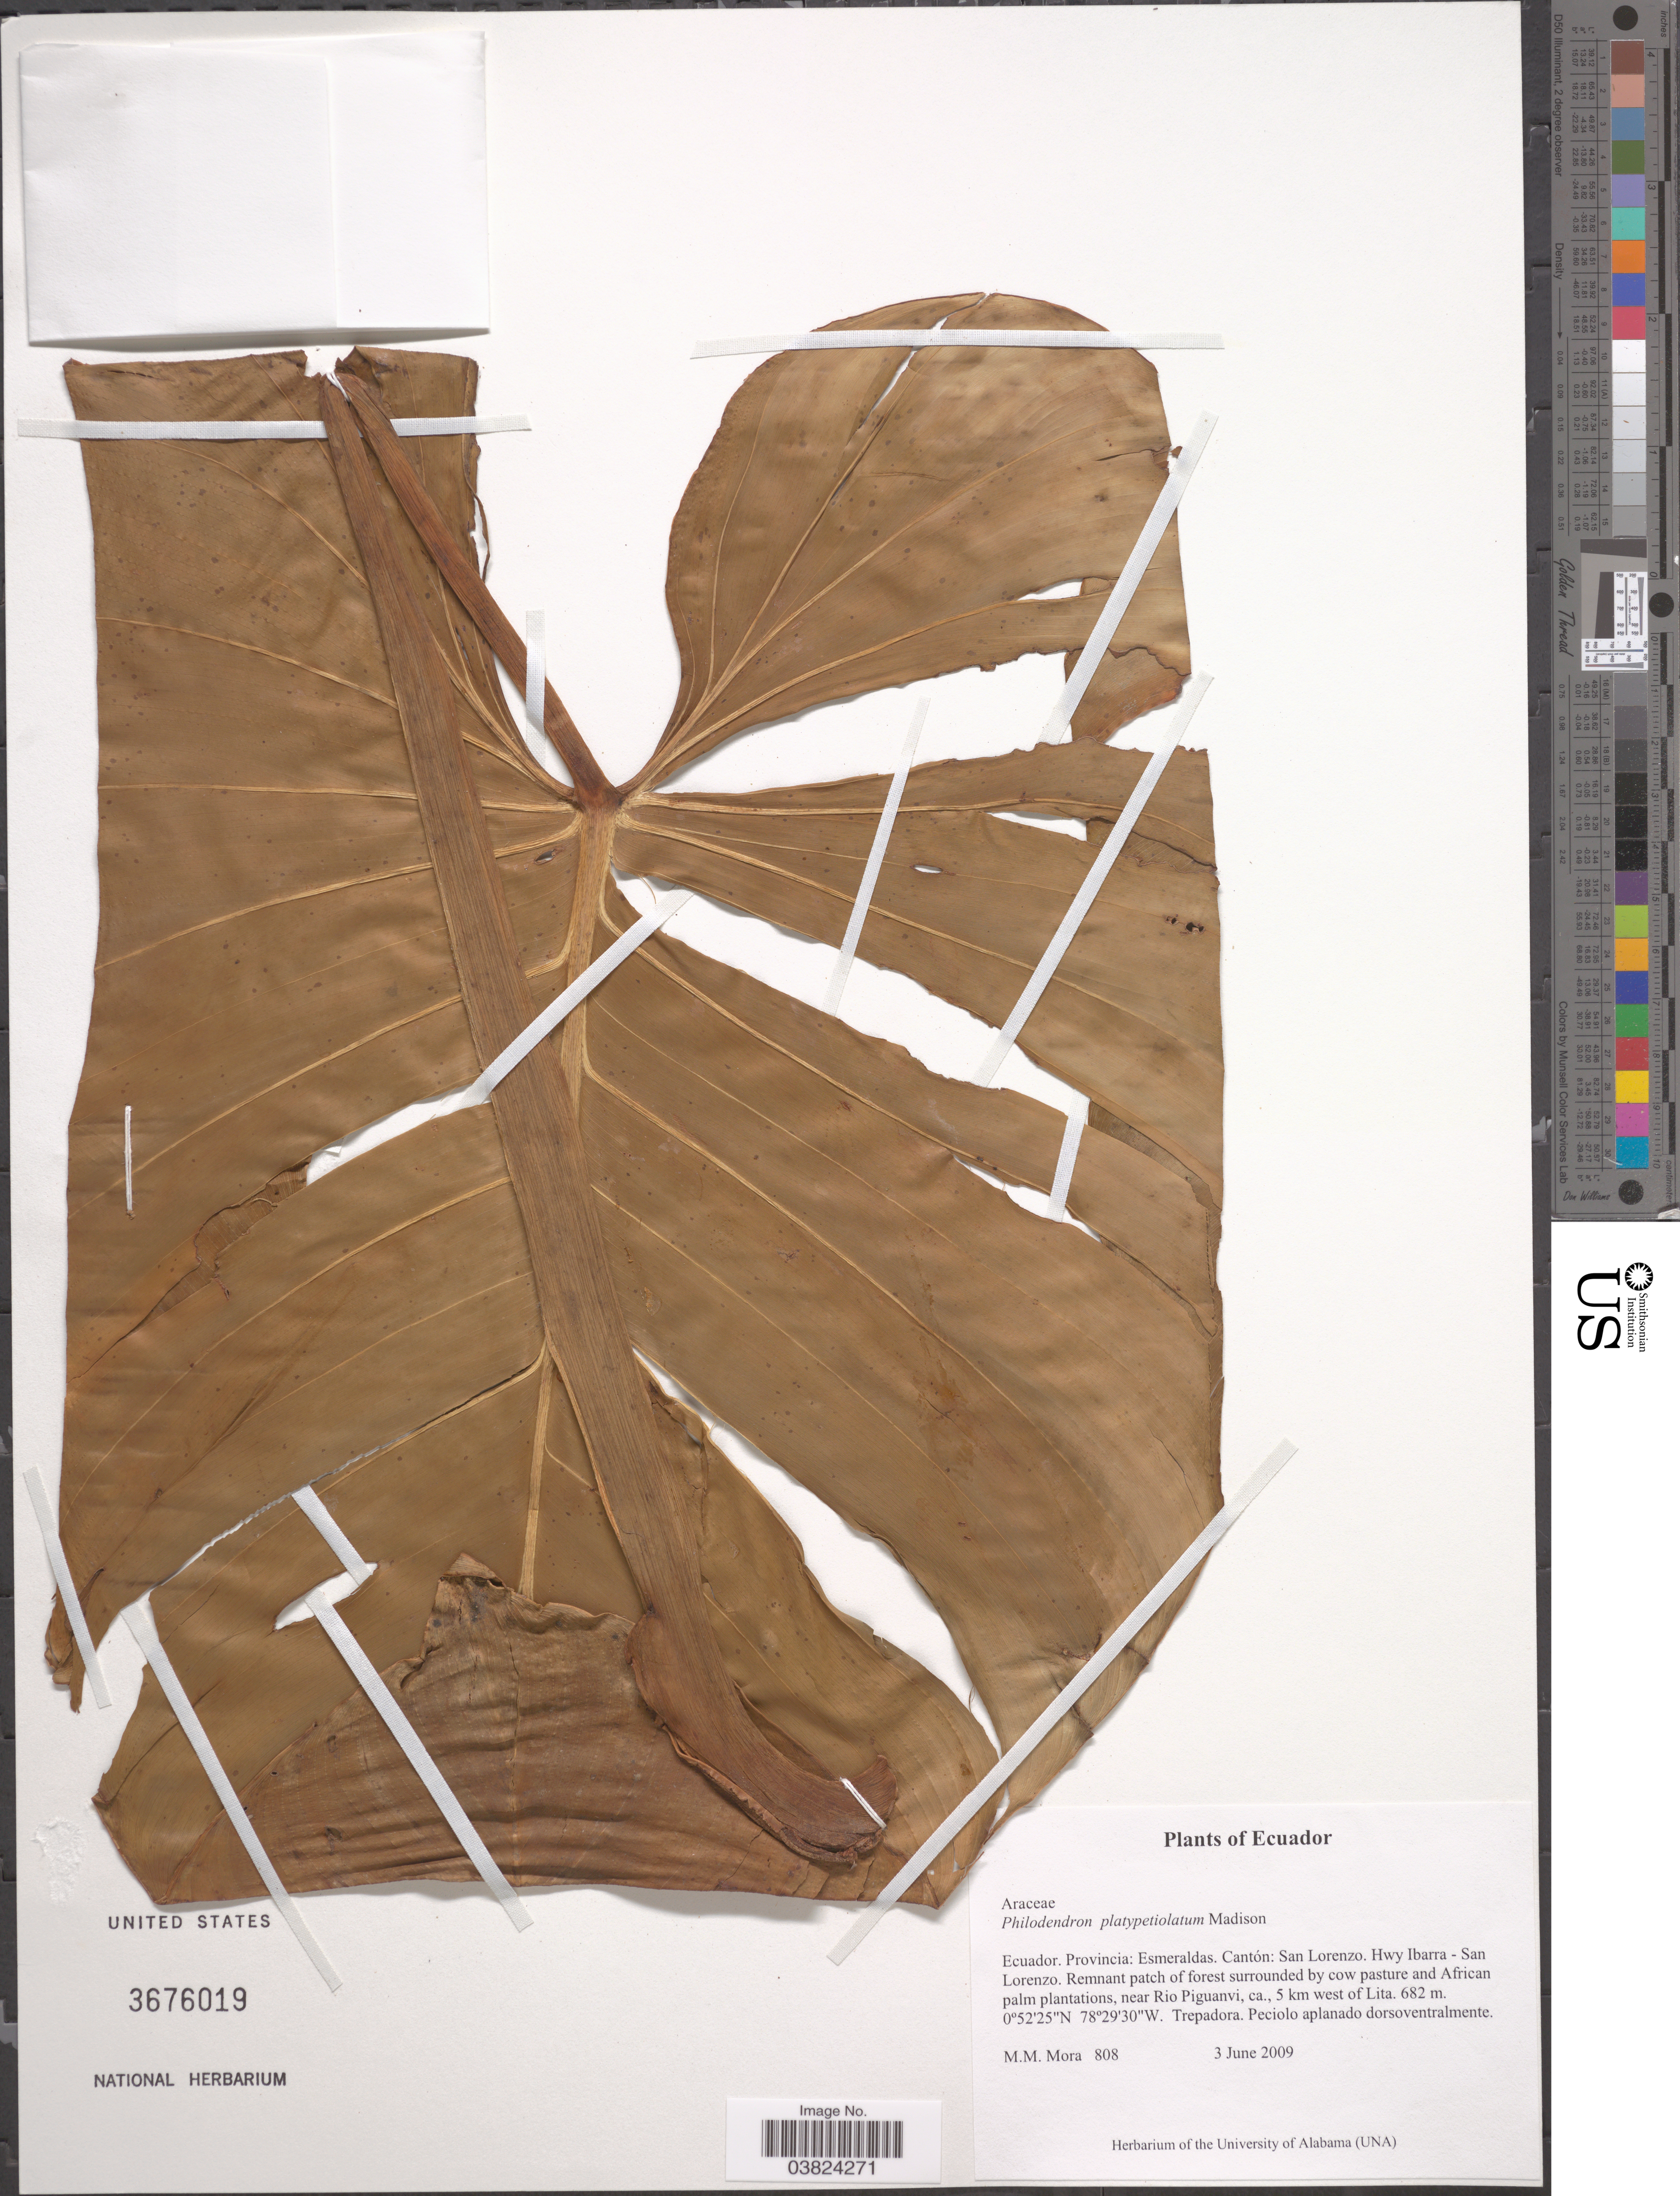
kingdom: Plantae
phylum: Tracheophyta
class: Liliopsida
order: Alismatales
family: Araceae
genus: Philodendron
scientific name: Philodendron platypetiolatum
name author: Madison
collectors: M. M. Mora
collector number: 808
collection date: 2009-06-03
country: Ecuador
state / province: Esmeraldas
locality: Cantón: San Lorenzo, Hwy Ibarra - San Lorenzo. Remnant patch of forest surrounded by cow pasture and African palm plantations, near Rio Piguanvi, ca., 5 km west of Lita.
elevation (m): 682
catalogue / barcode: US 3676019